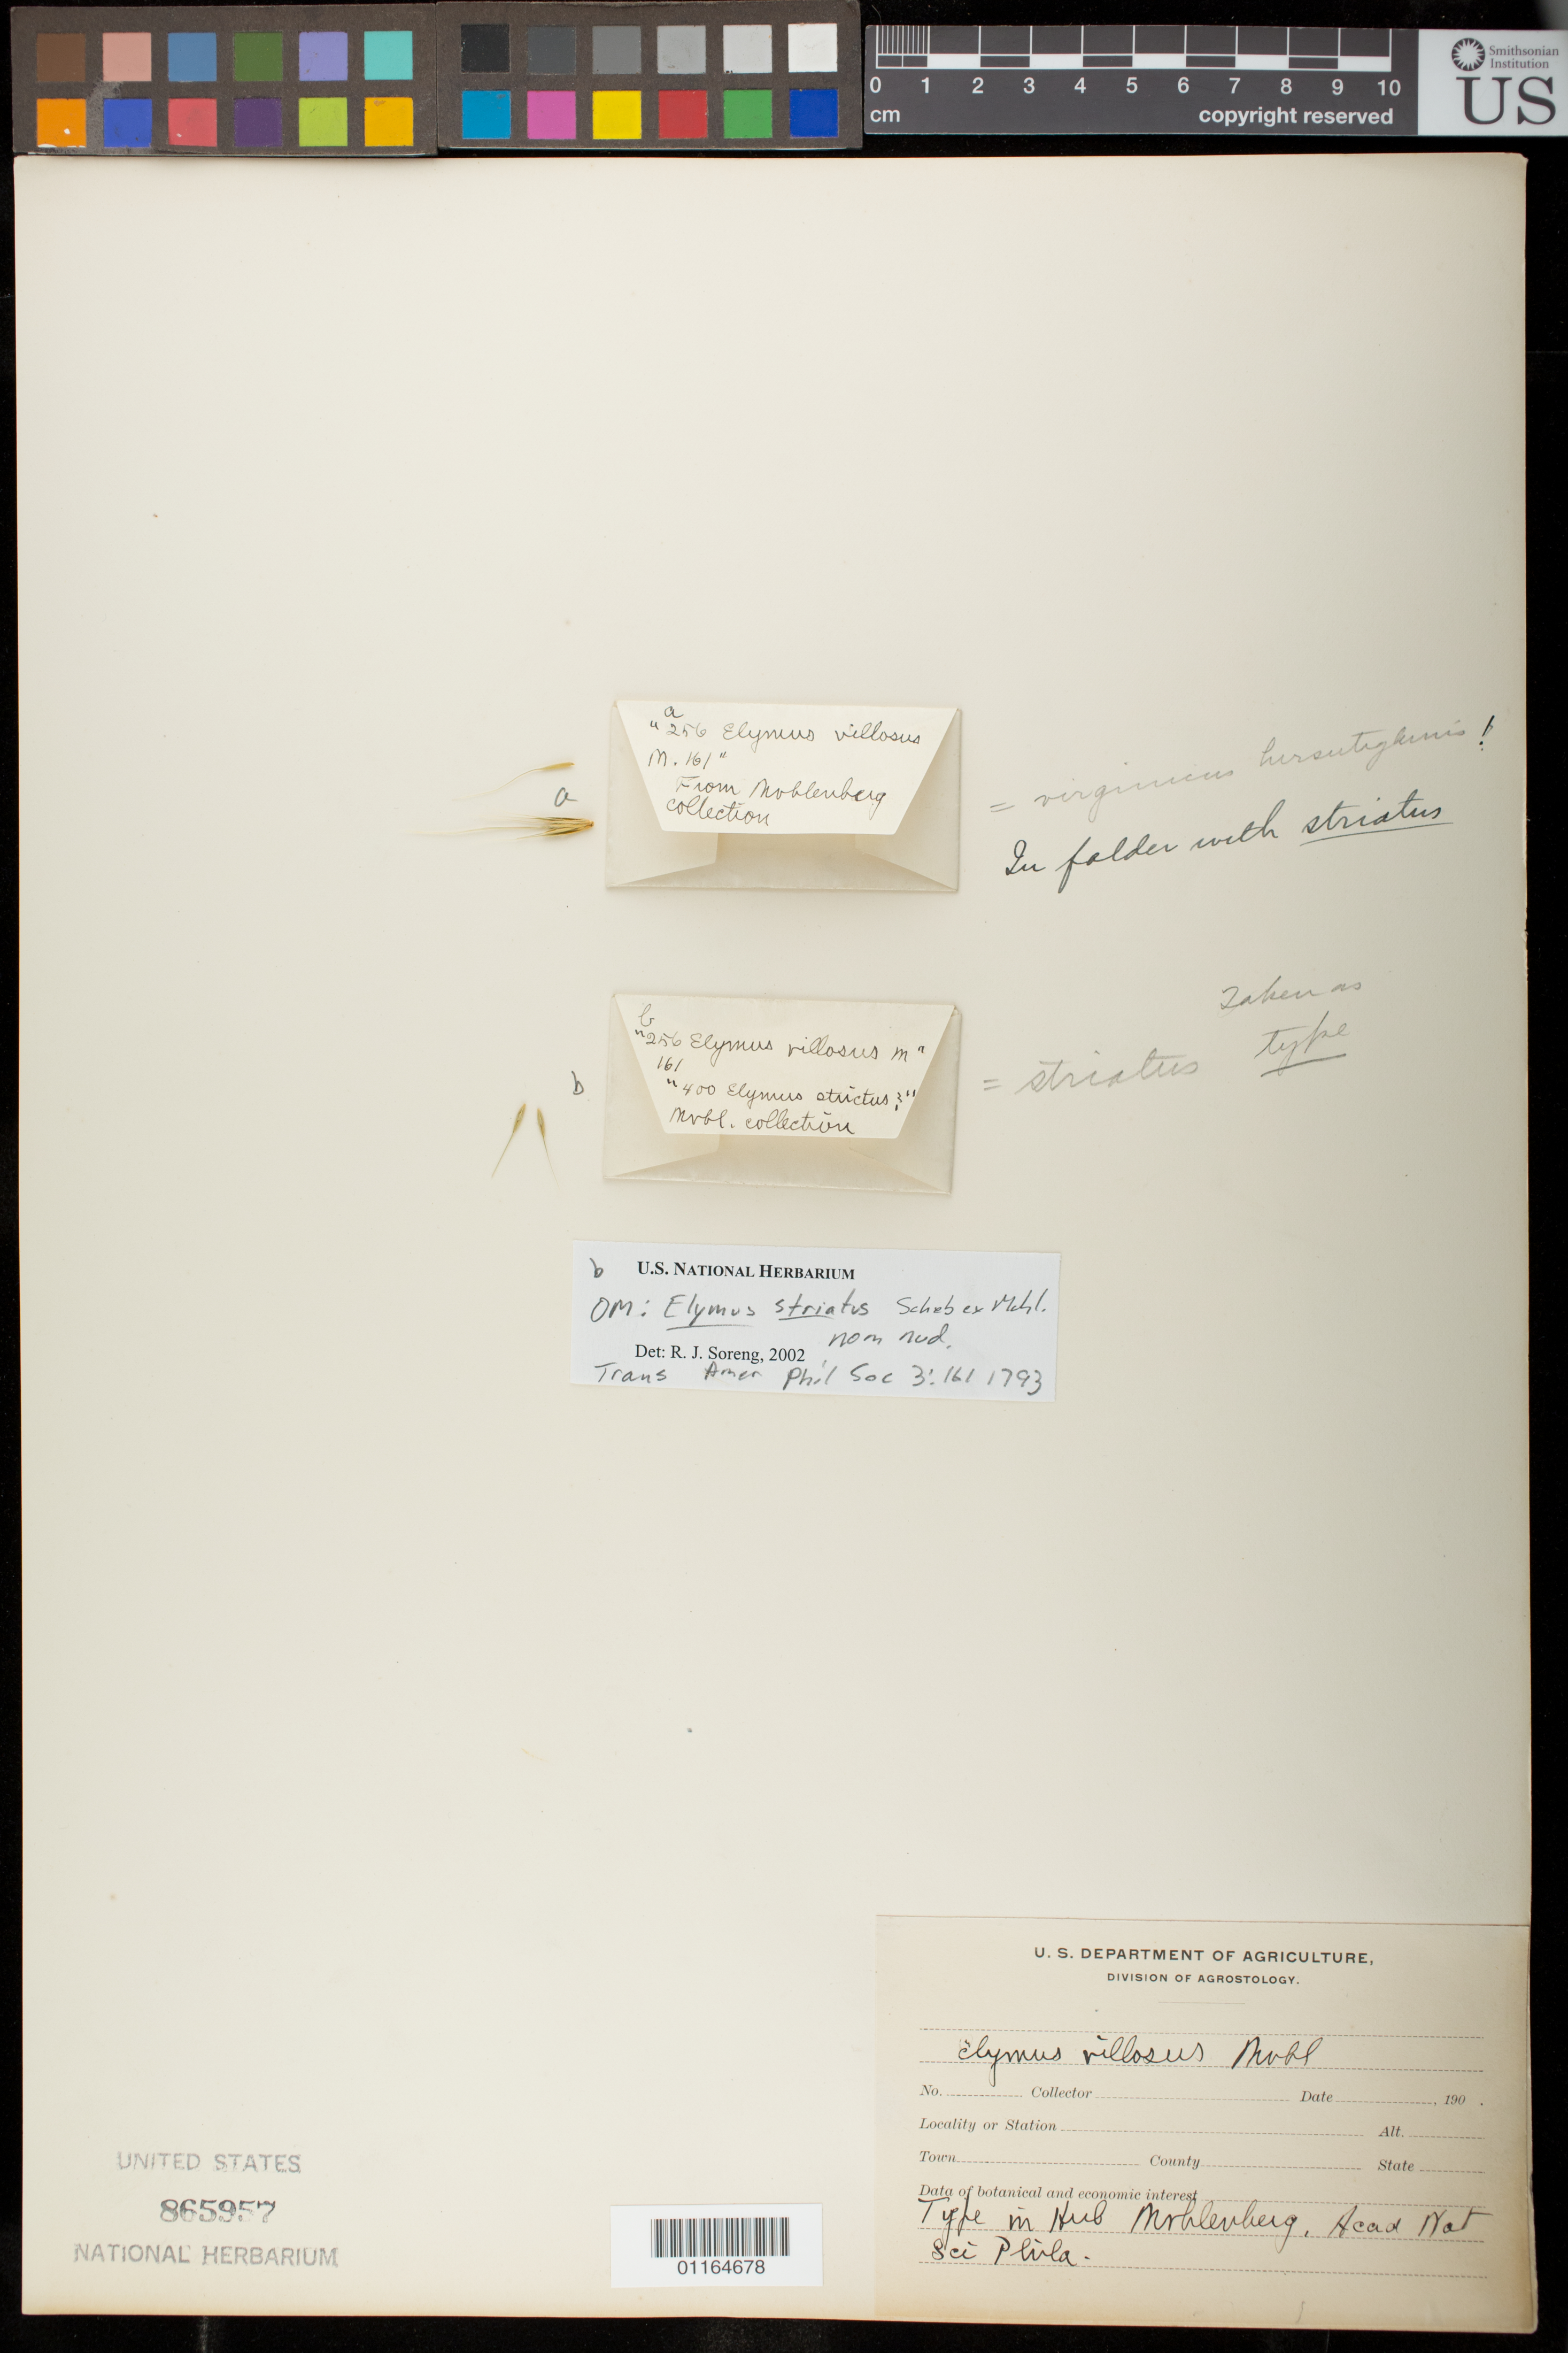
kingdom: Plantae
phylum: Tracheophyta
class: Liliopsida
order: Poales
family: Poaceae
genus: Elymus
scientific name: Elymus villosus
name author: Muhl. ex Willd.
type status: Voucher; Possible Type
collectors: ex herb. Muhlenberg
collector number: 161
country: United States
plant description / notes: Fragmentary material of type (?) specimen(s) ex herb. Muhlenberg, Acad. Nat. Sci. Phila. Sheet bears 2 separate elements. See also Elymus striatus Muhl. (nom. nud.), based in part on same material??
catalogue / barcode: US 865957